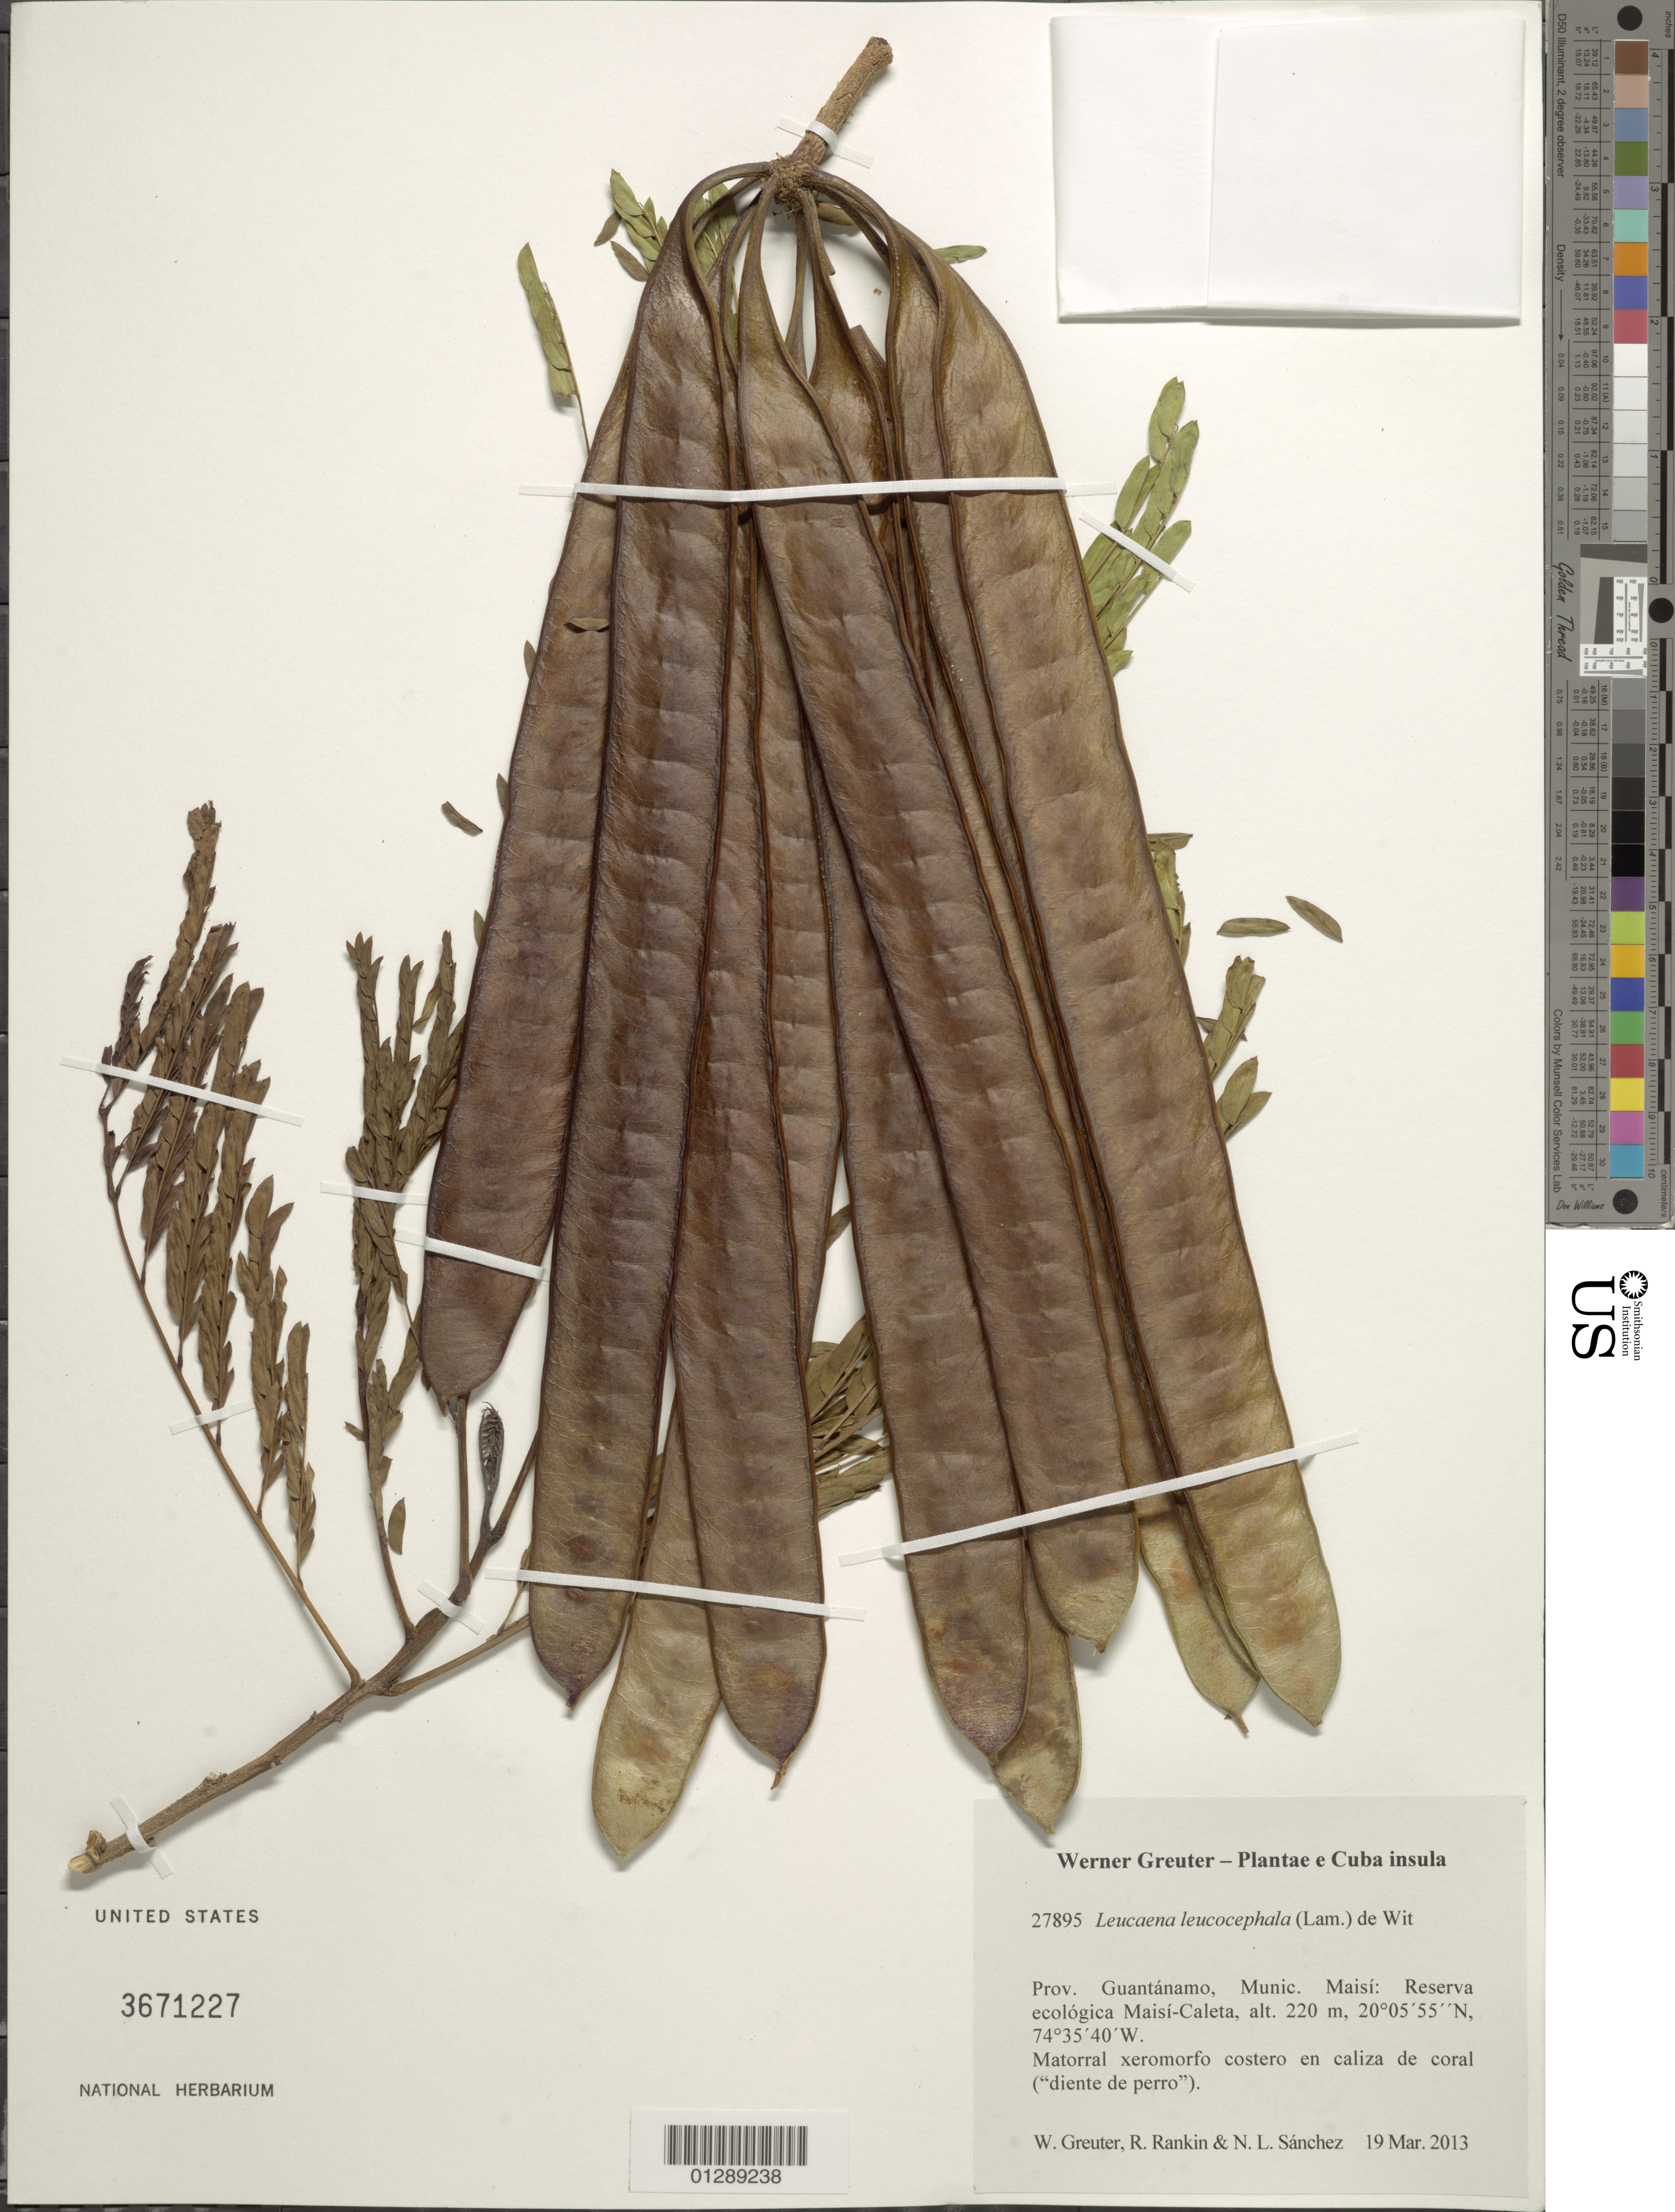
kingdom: Plantae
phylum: Tracheophyta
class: Magnoliopsida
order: Fabales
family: Fabaceae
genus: Leucaena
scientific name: Leucaena leucocephala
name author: (Lam.) de Wit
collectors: W. R. Greuter, R. Rankin Rodriguez & N. Sanchez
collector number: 27895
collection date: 2013-03-19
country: Cuba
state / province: Guantanamo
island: Cuba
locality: Munic. Maisí: Reserva Ecológica Maisí-Caleta.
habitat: Matorral xeromorfo costero en caliza de coral ("diente de perro").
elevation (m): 220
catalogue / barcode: US 3671227